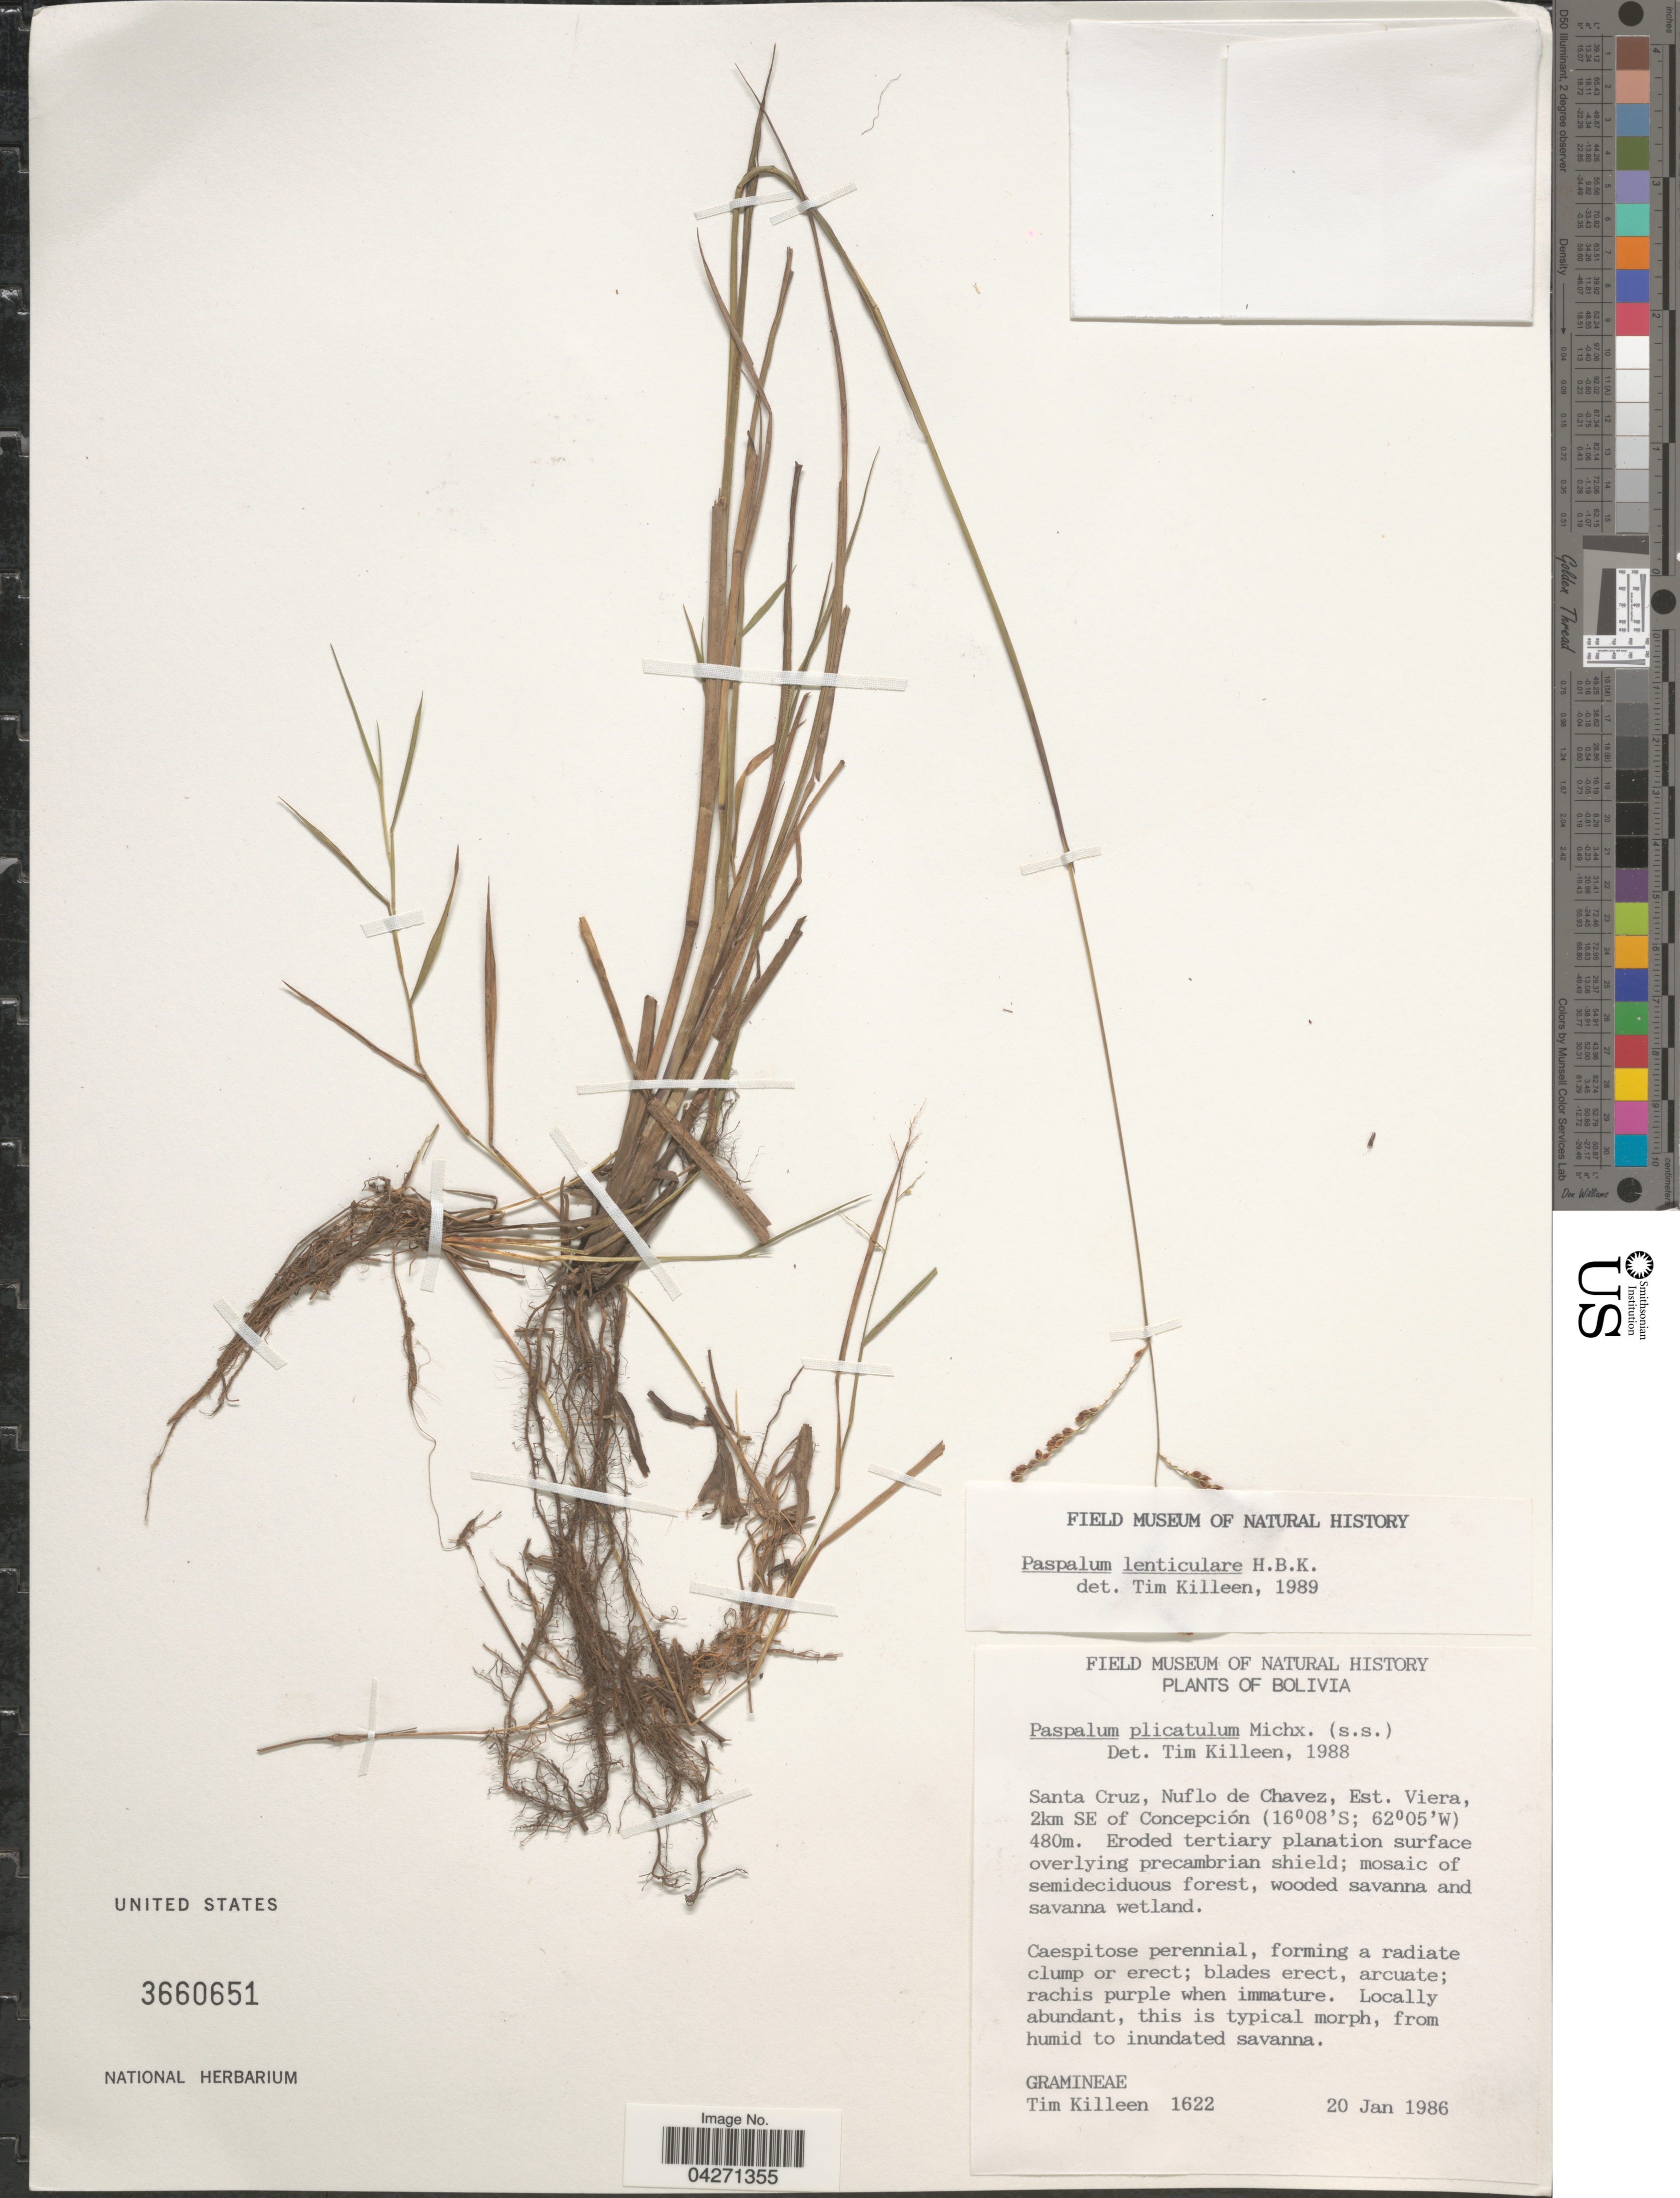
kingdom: Plantae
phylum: Tracheophyta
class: Liliopsida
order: Poales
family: Poaceae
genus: Paspalum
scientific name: Paspalum lenticulare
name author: Kunth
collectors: T. J. Killeen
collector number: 1622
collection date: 1986-01-20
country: Bolivia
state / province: Santa Cruz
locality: Nuflo de Chavez, Est. Viera, 2km SE of Concepción.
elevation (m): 480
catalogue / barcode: US 3660651